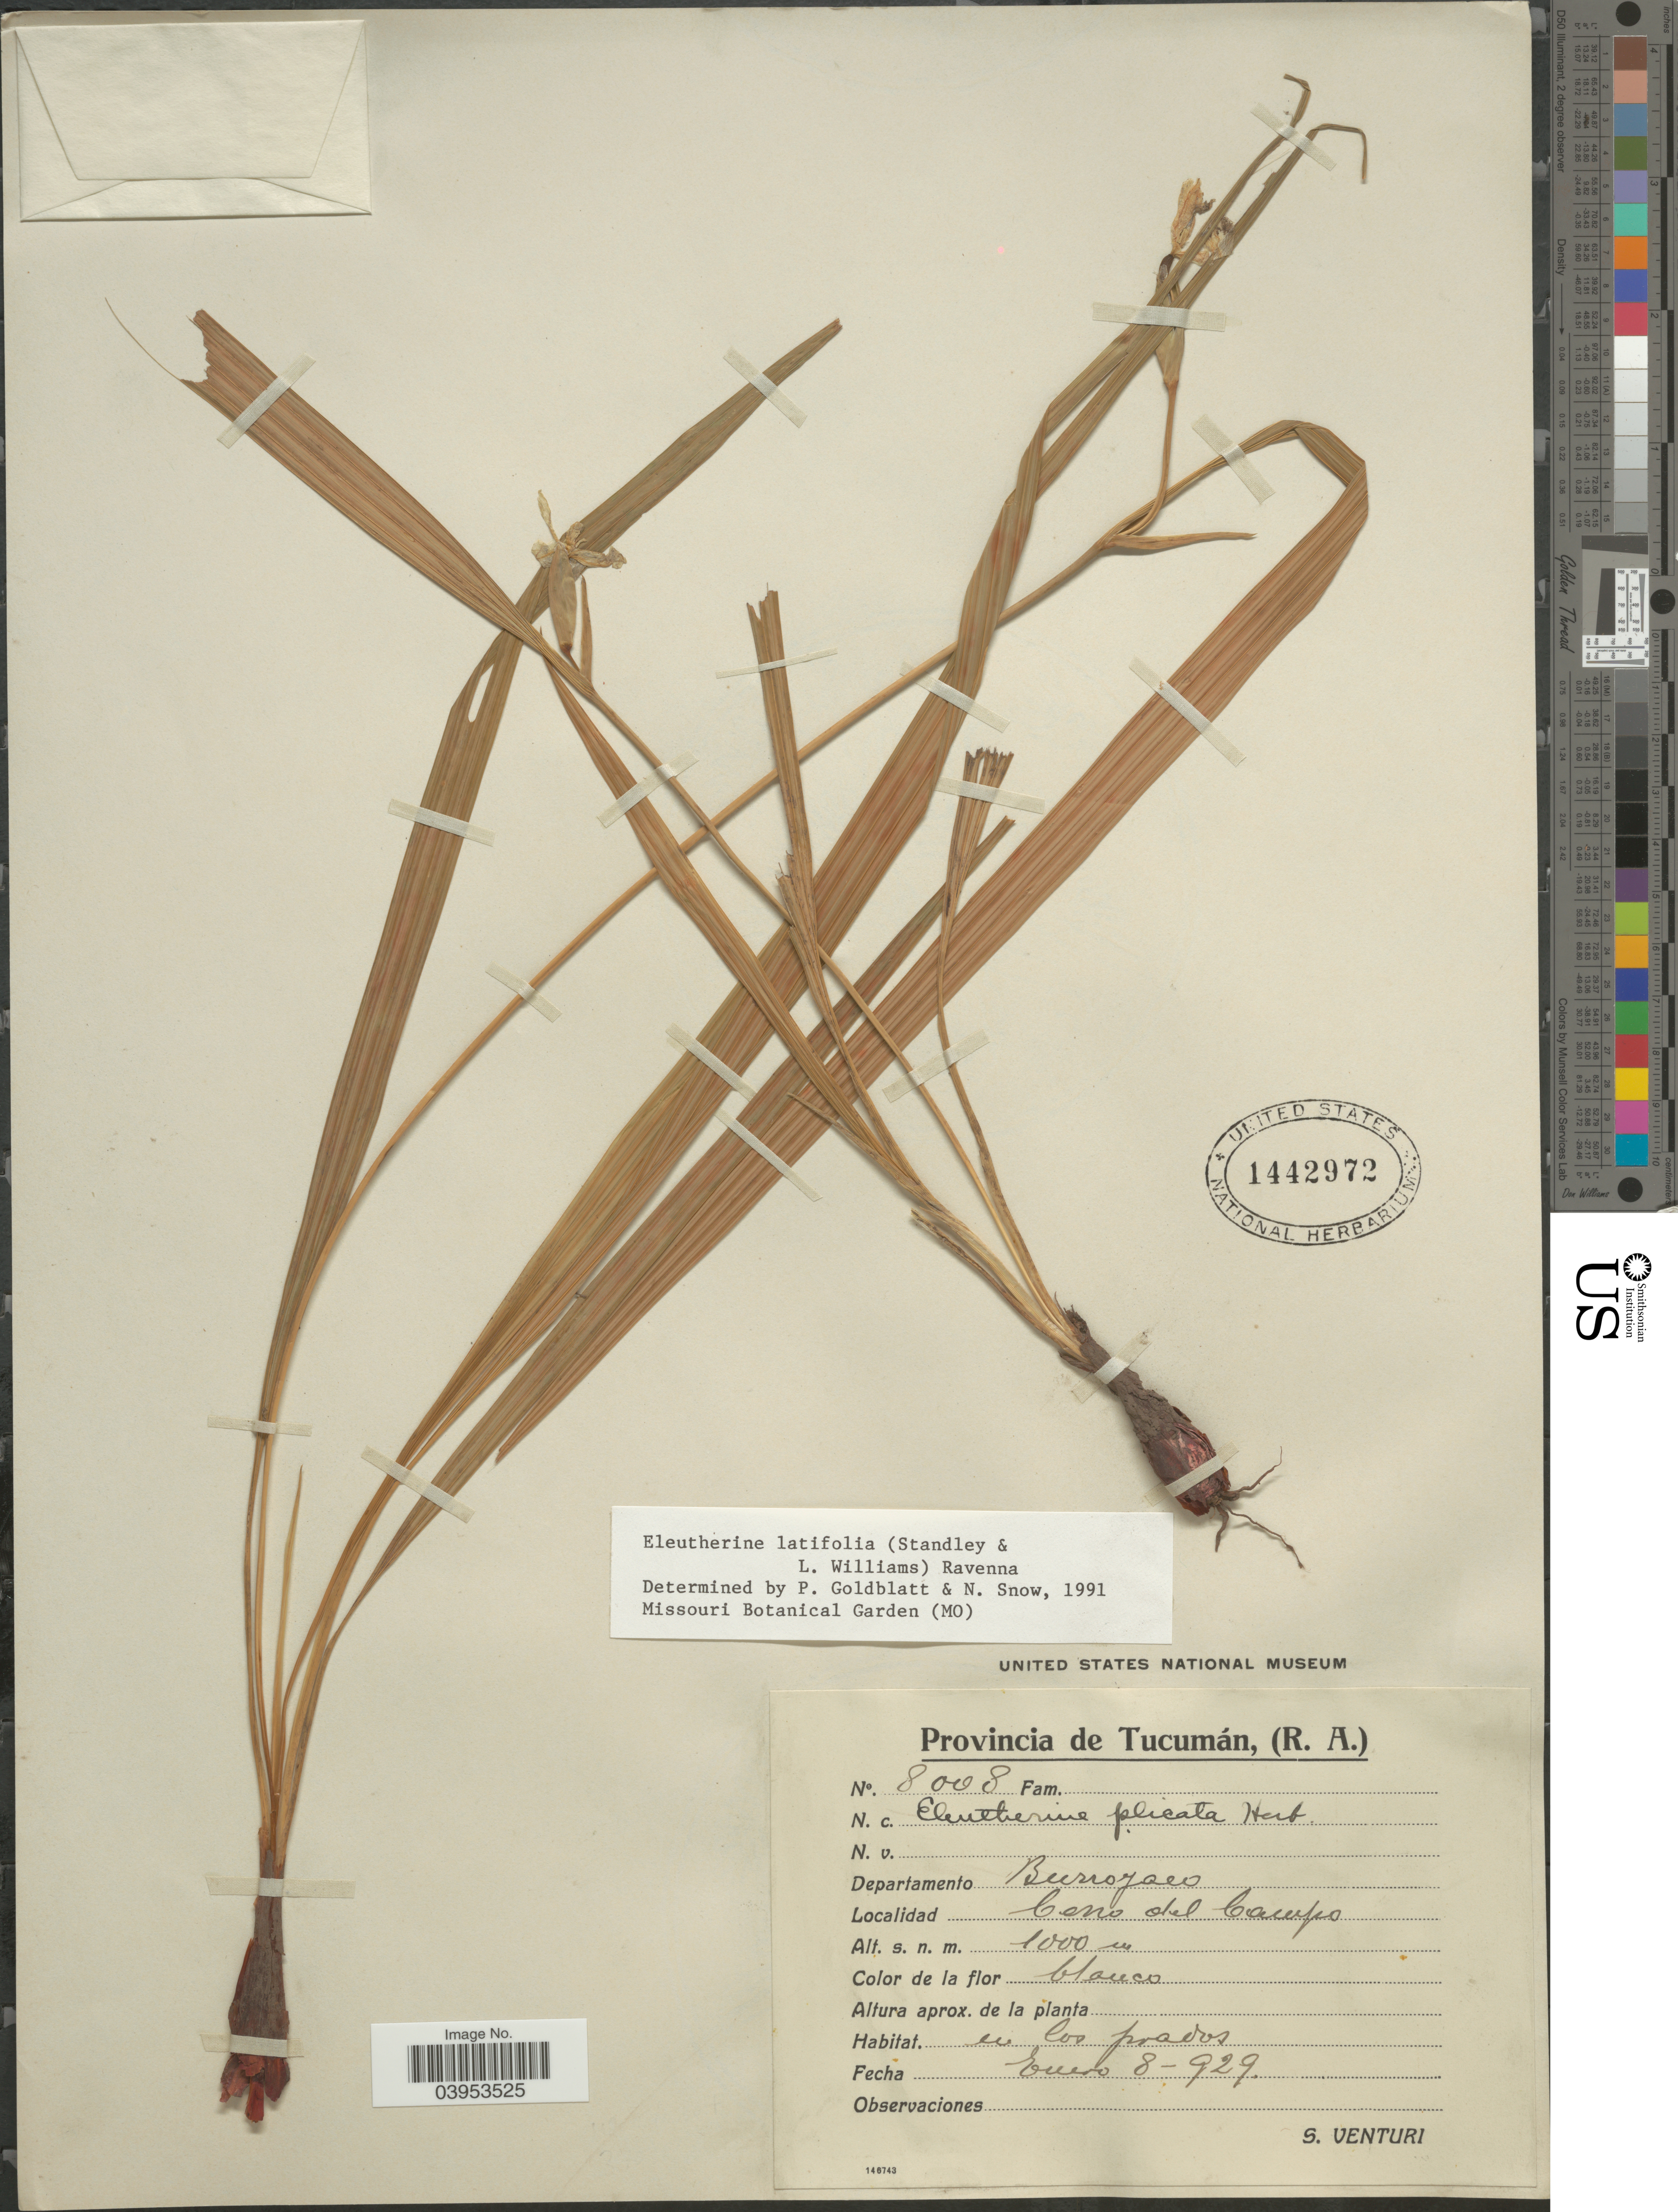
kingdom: Plantae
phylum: Tracheophyta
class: Liliopsida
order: Asparagales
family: Iridaceae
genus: Eleutherine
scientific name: Eleutherine latifolia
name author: (Standl. & L.O. Williams) Ravenna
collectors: S. Venturi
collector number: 8008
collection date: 1929-01-08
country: Argentina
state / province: Tucuman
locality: Departamento Burroyaco. Cerro del Campo.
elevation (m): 1000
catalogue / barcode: US 1442972